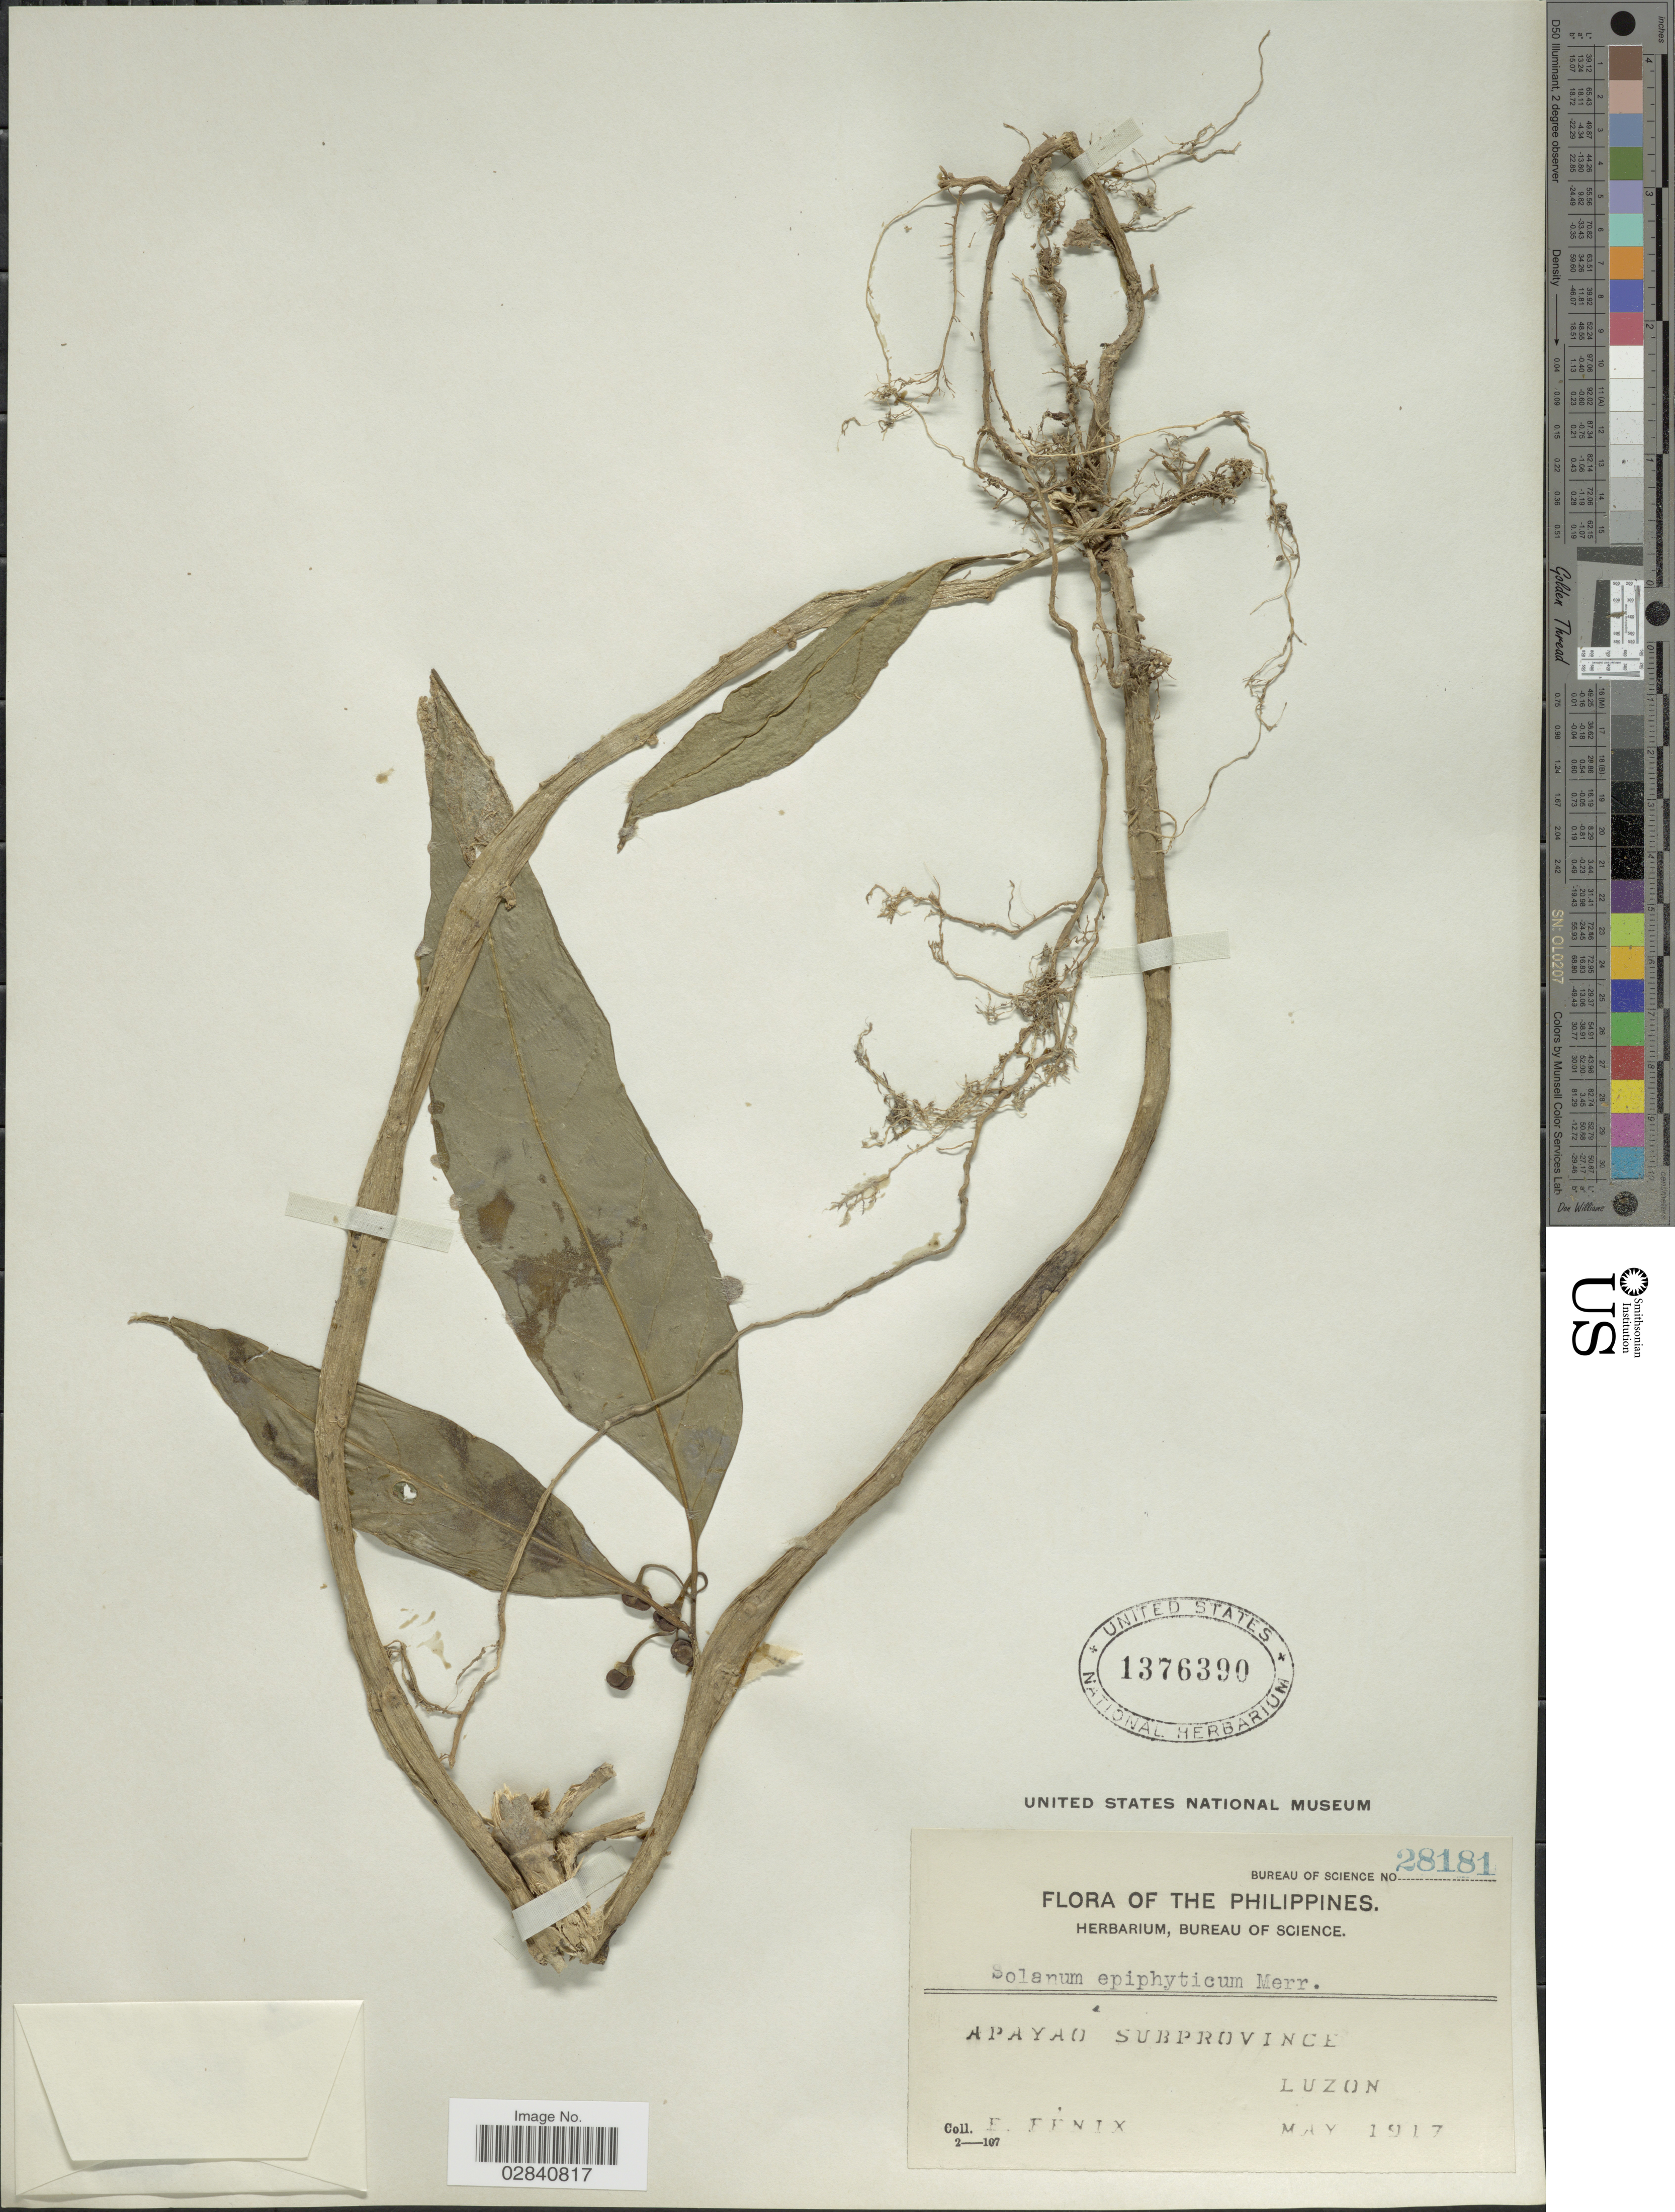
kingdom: Plantae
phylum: Tracheophyta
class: Magnoliopsida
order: Solanales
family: Solanaceae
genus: Lycianthes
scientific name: Lycianthes parasitica subsp. epiphytica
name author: (Merr.) Bitter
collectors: E. Fénix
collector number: Bureau of Science 28181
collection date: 1917-05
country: Philippines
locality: Apayao Subprovince, Luzon.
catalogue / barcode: US 1376390